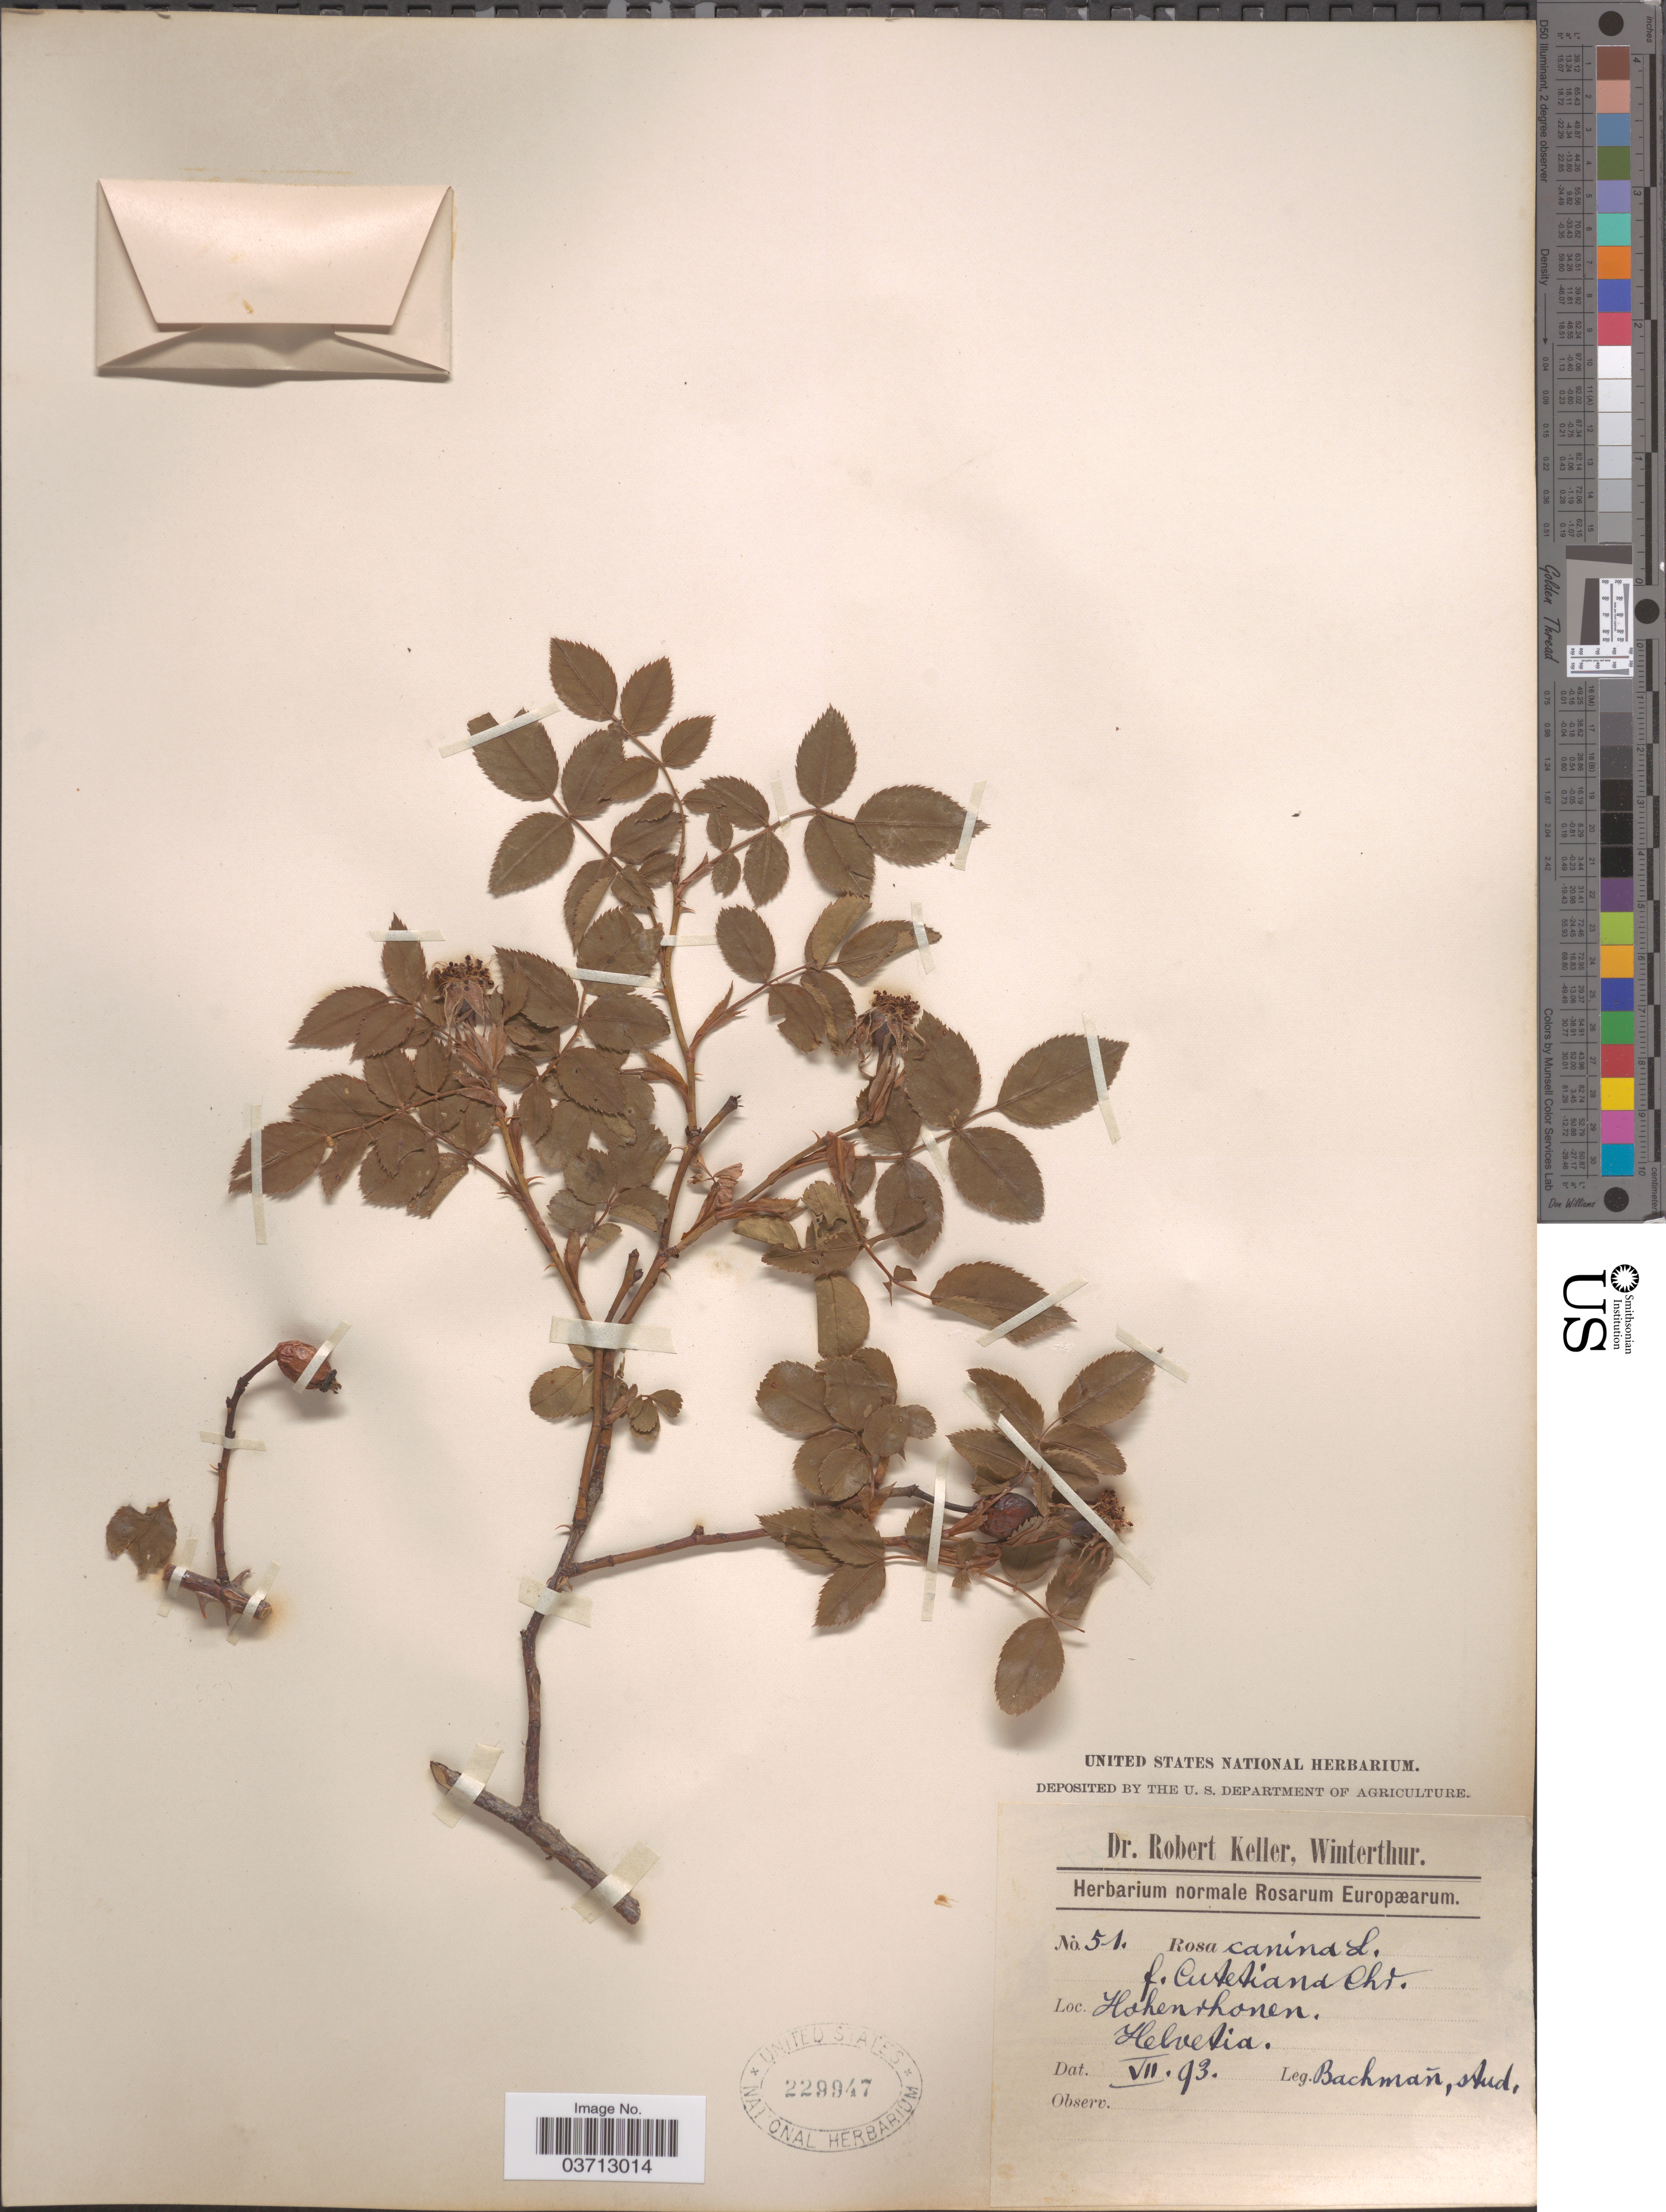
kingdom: Plantae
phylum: Tracheophyta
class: Magnoliopsida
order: Rosales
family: Rosaceae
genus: Rosa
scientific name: Rosa canina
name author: L.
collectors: -. Bachman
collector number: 51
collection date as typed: Transcribed d/m/y: /7/93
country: Switzerland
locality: Hohenrhonen. Helvetia.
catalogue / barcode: US 229947